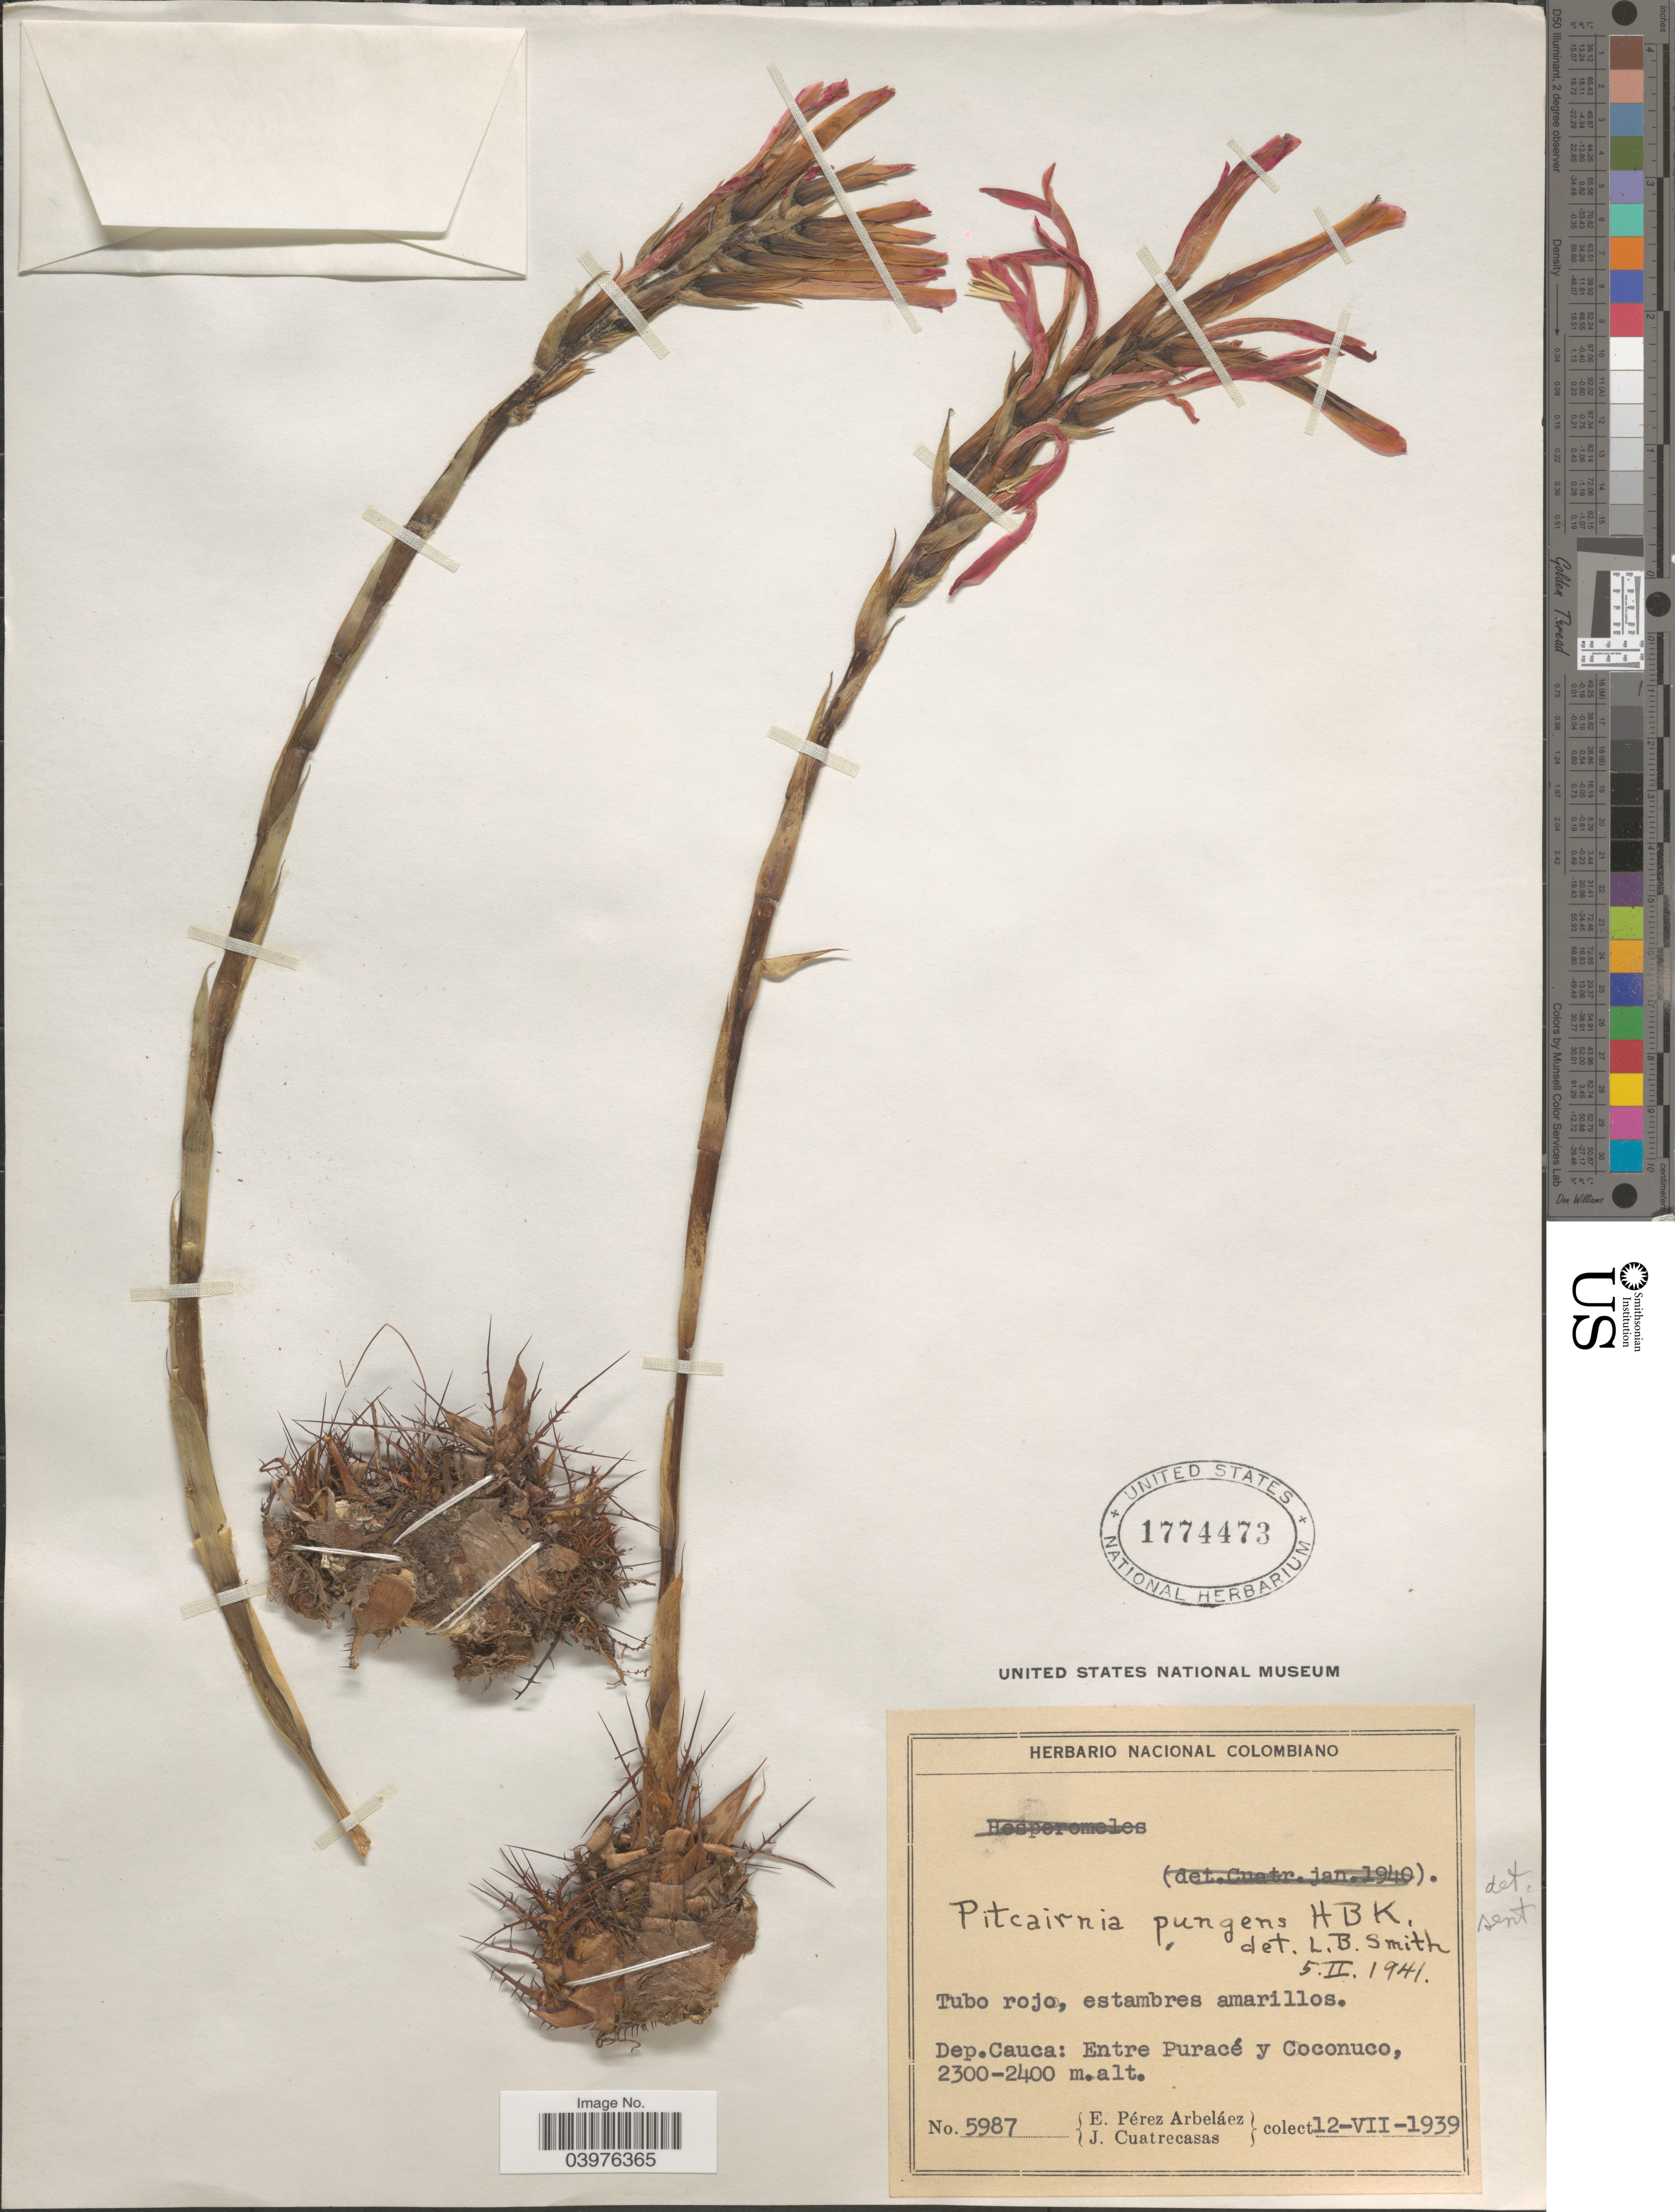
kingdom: Plantae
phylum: Tracheophyta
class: Liliopsida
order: Poales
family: Bromeliaceae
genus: Pitcairnia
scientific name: Pitcairnia pungens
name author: Kunth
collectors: E. Pérez Arbeláez & J. Cuatrecasas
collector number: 5987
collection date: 1939-07-12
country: Colombia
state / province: Cauca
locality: Dep. Cauca: Entre Puracé y Coconuco.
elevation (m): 2300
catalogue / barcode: US 1774473